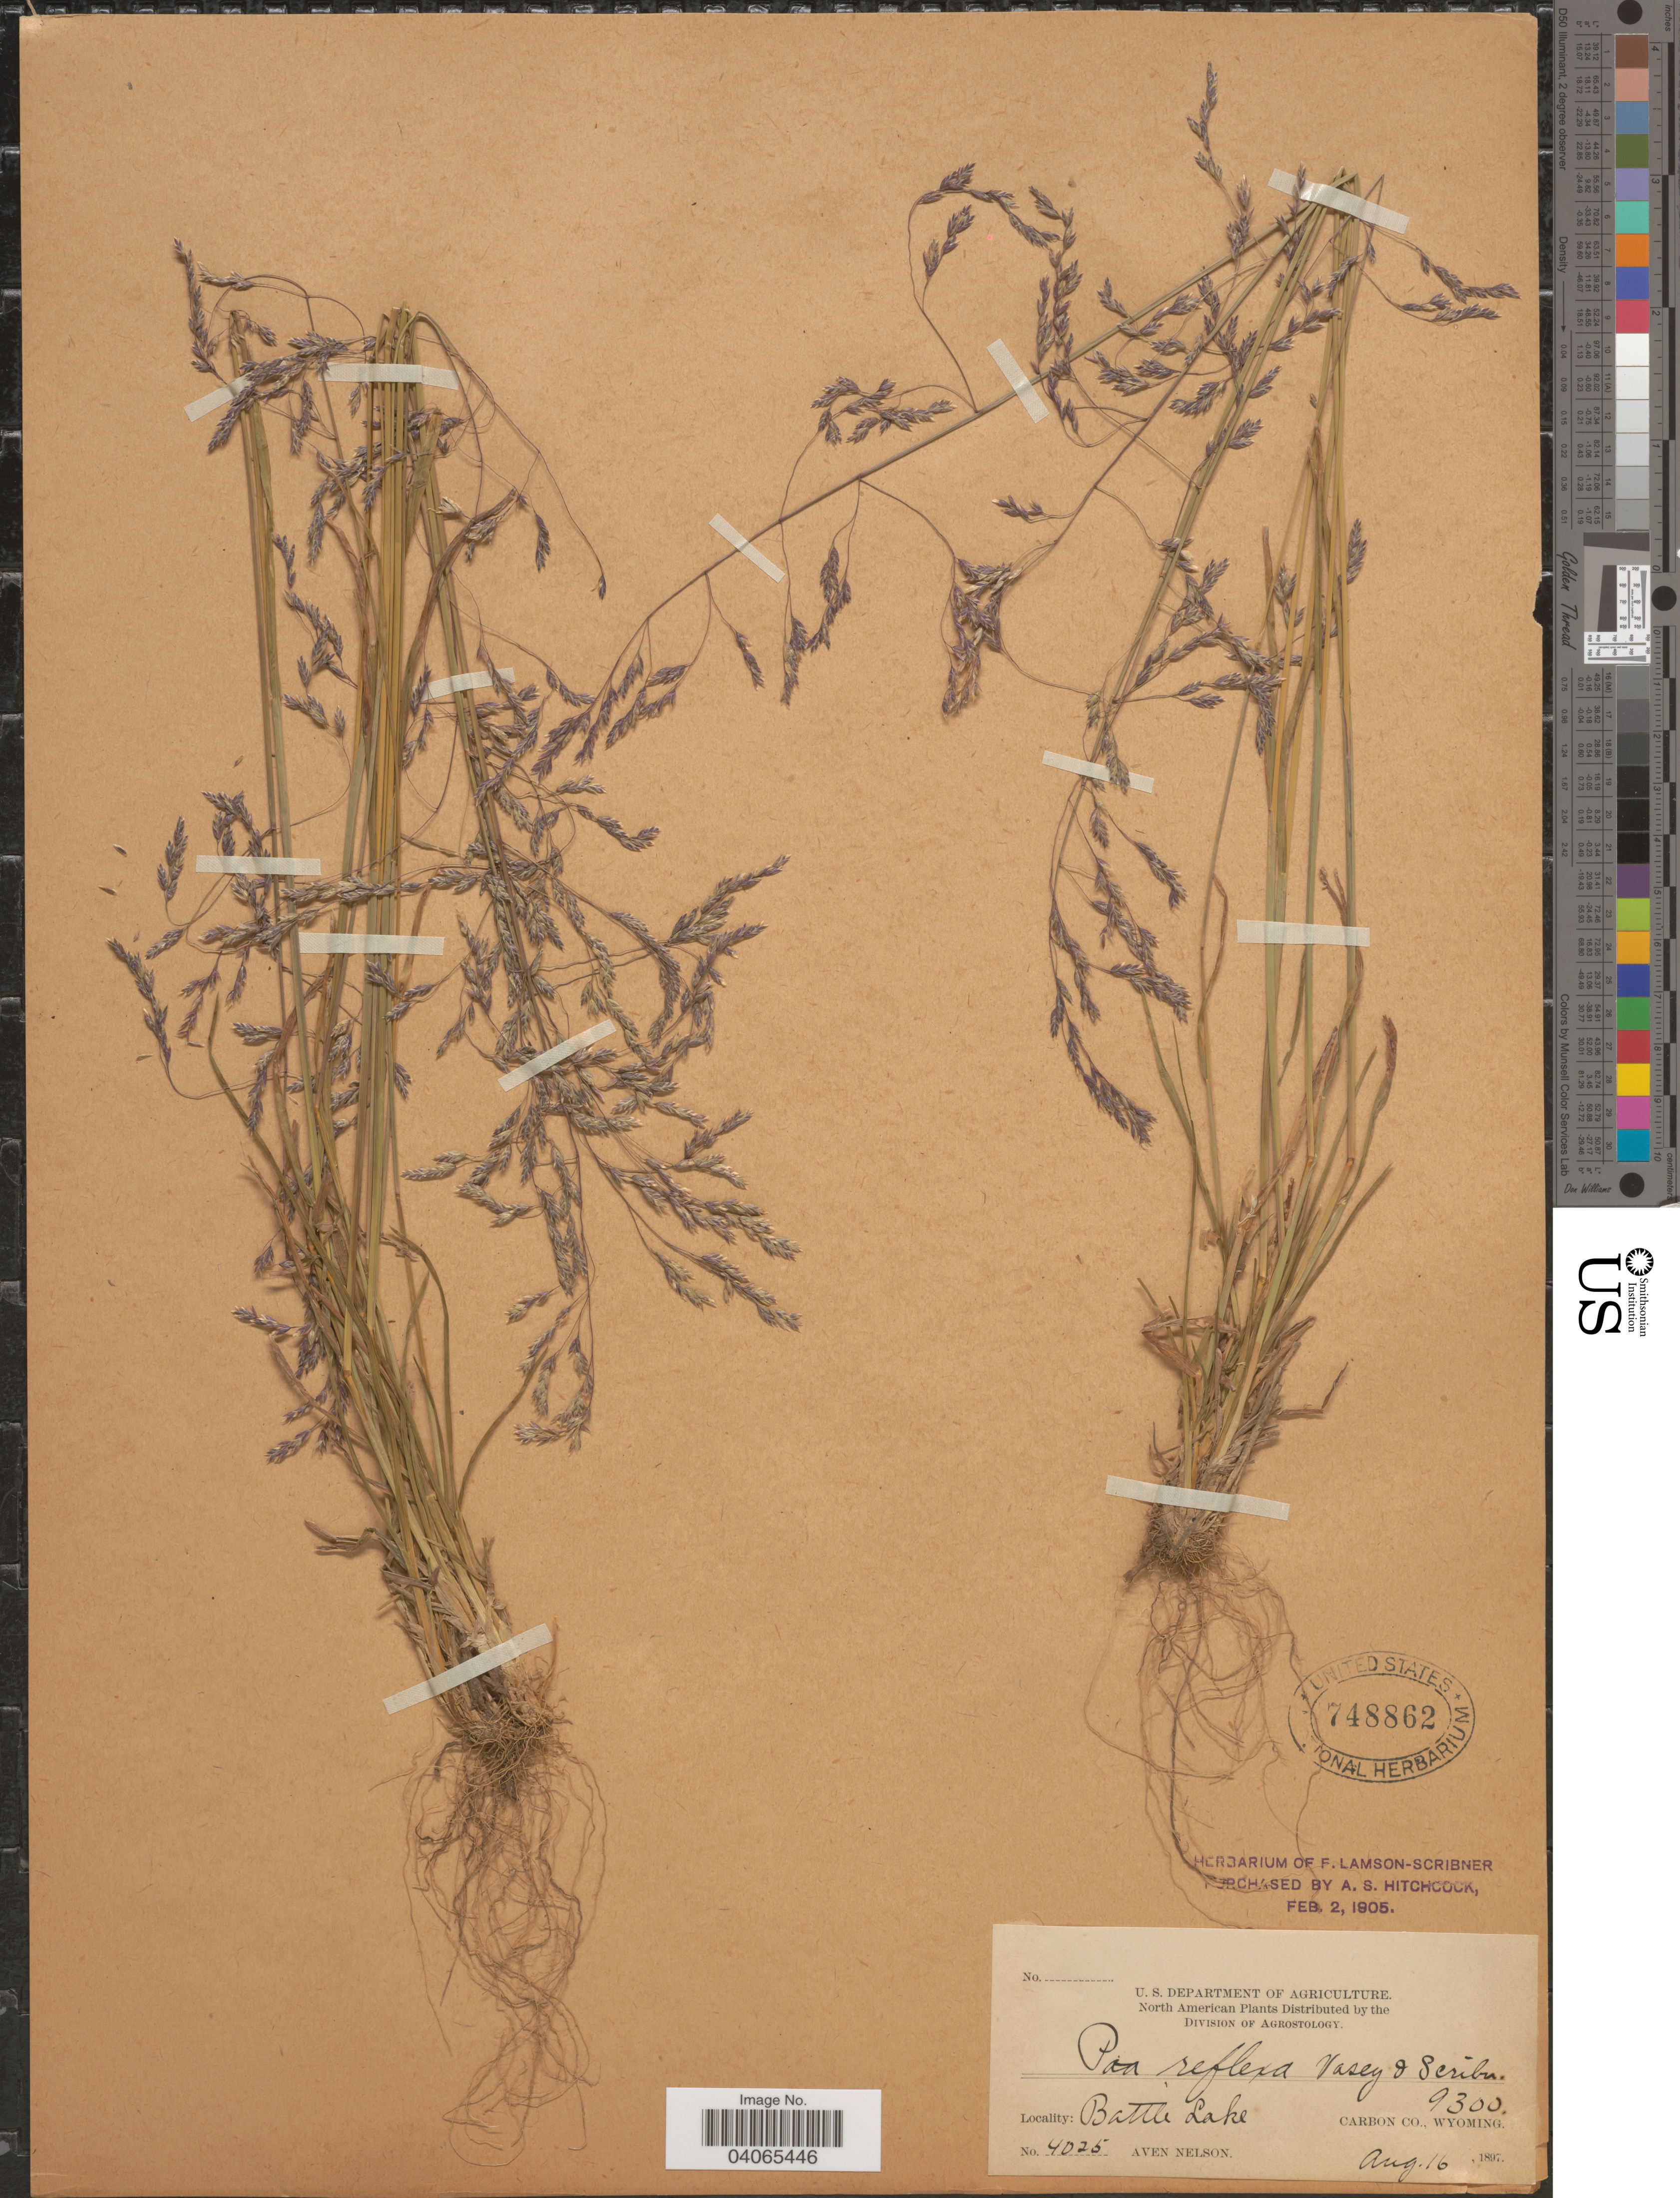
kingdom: Plantae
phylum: Tracheophyta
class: Liliopsida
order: Poales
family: Poaceae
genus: Poa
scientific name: Poa reflexa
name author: Vasey & Scribn.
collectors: A. Nelson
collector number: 4025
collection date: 1897-08-16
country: United States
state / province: Wyoming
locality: Battle Lake. Carbon Co.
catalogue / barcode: US 748862